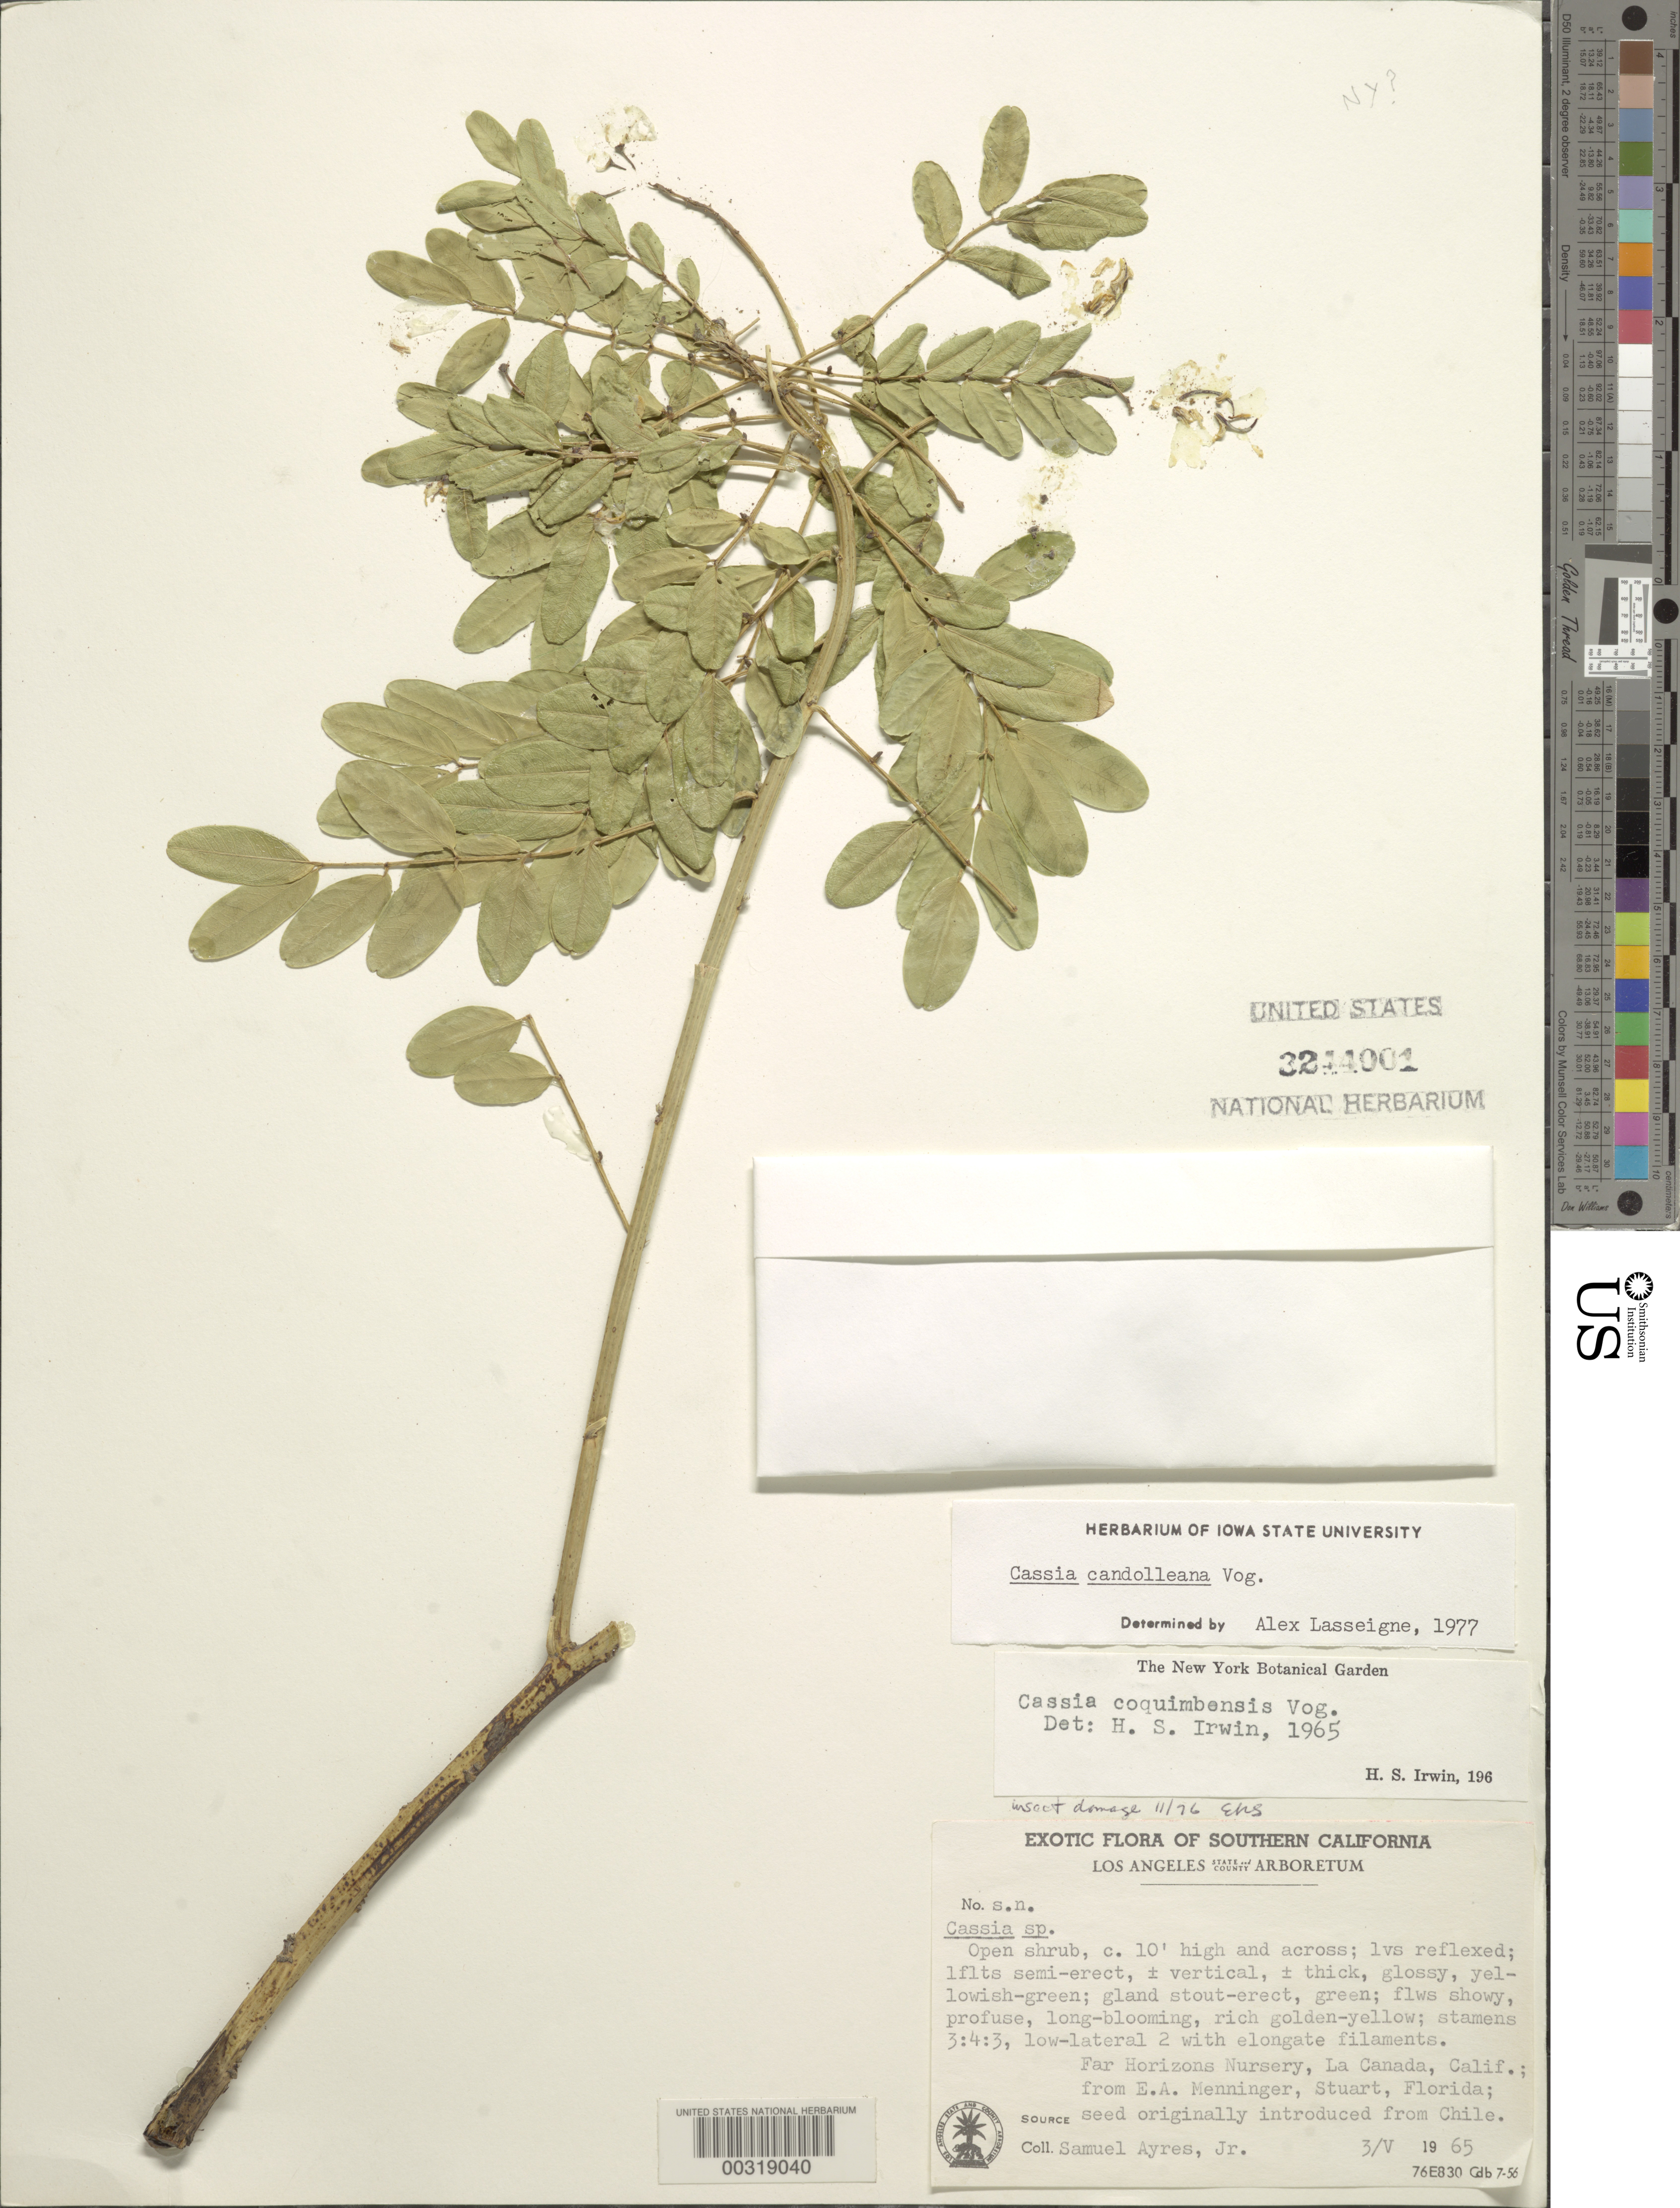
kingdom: Plantae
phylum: Tracheophyta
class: Magnoliopsida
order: Fabales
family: Fabaceae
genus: Cassia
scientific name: Cassia candolleana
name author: Vogel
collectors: J. N. Rose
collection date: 1969-09-27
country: United States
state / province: Florida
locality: Coconut Grove, former home of David Fairchild, the Kampong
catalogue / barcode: US 3244001